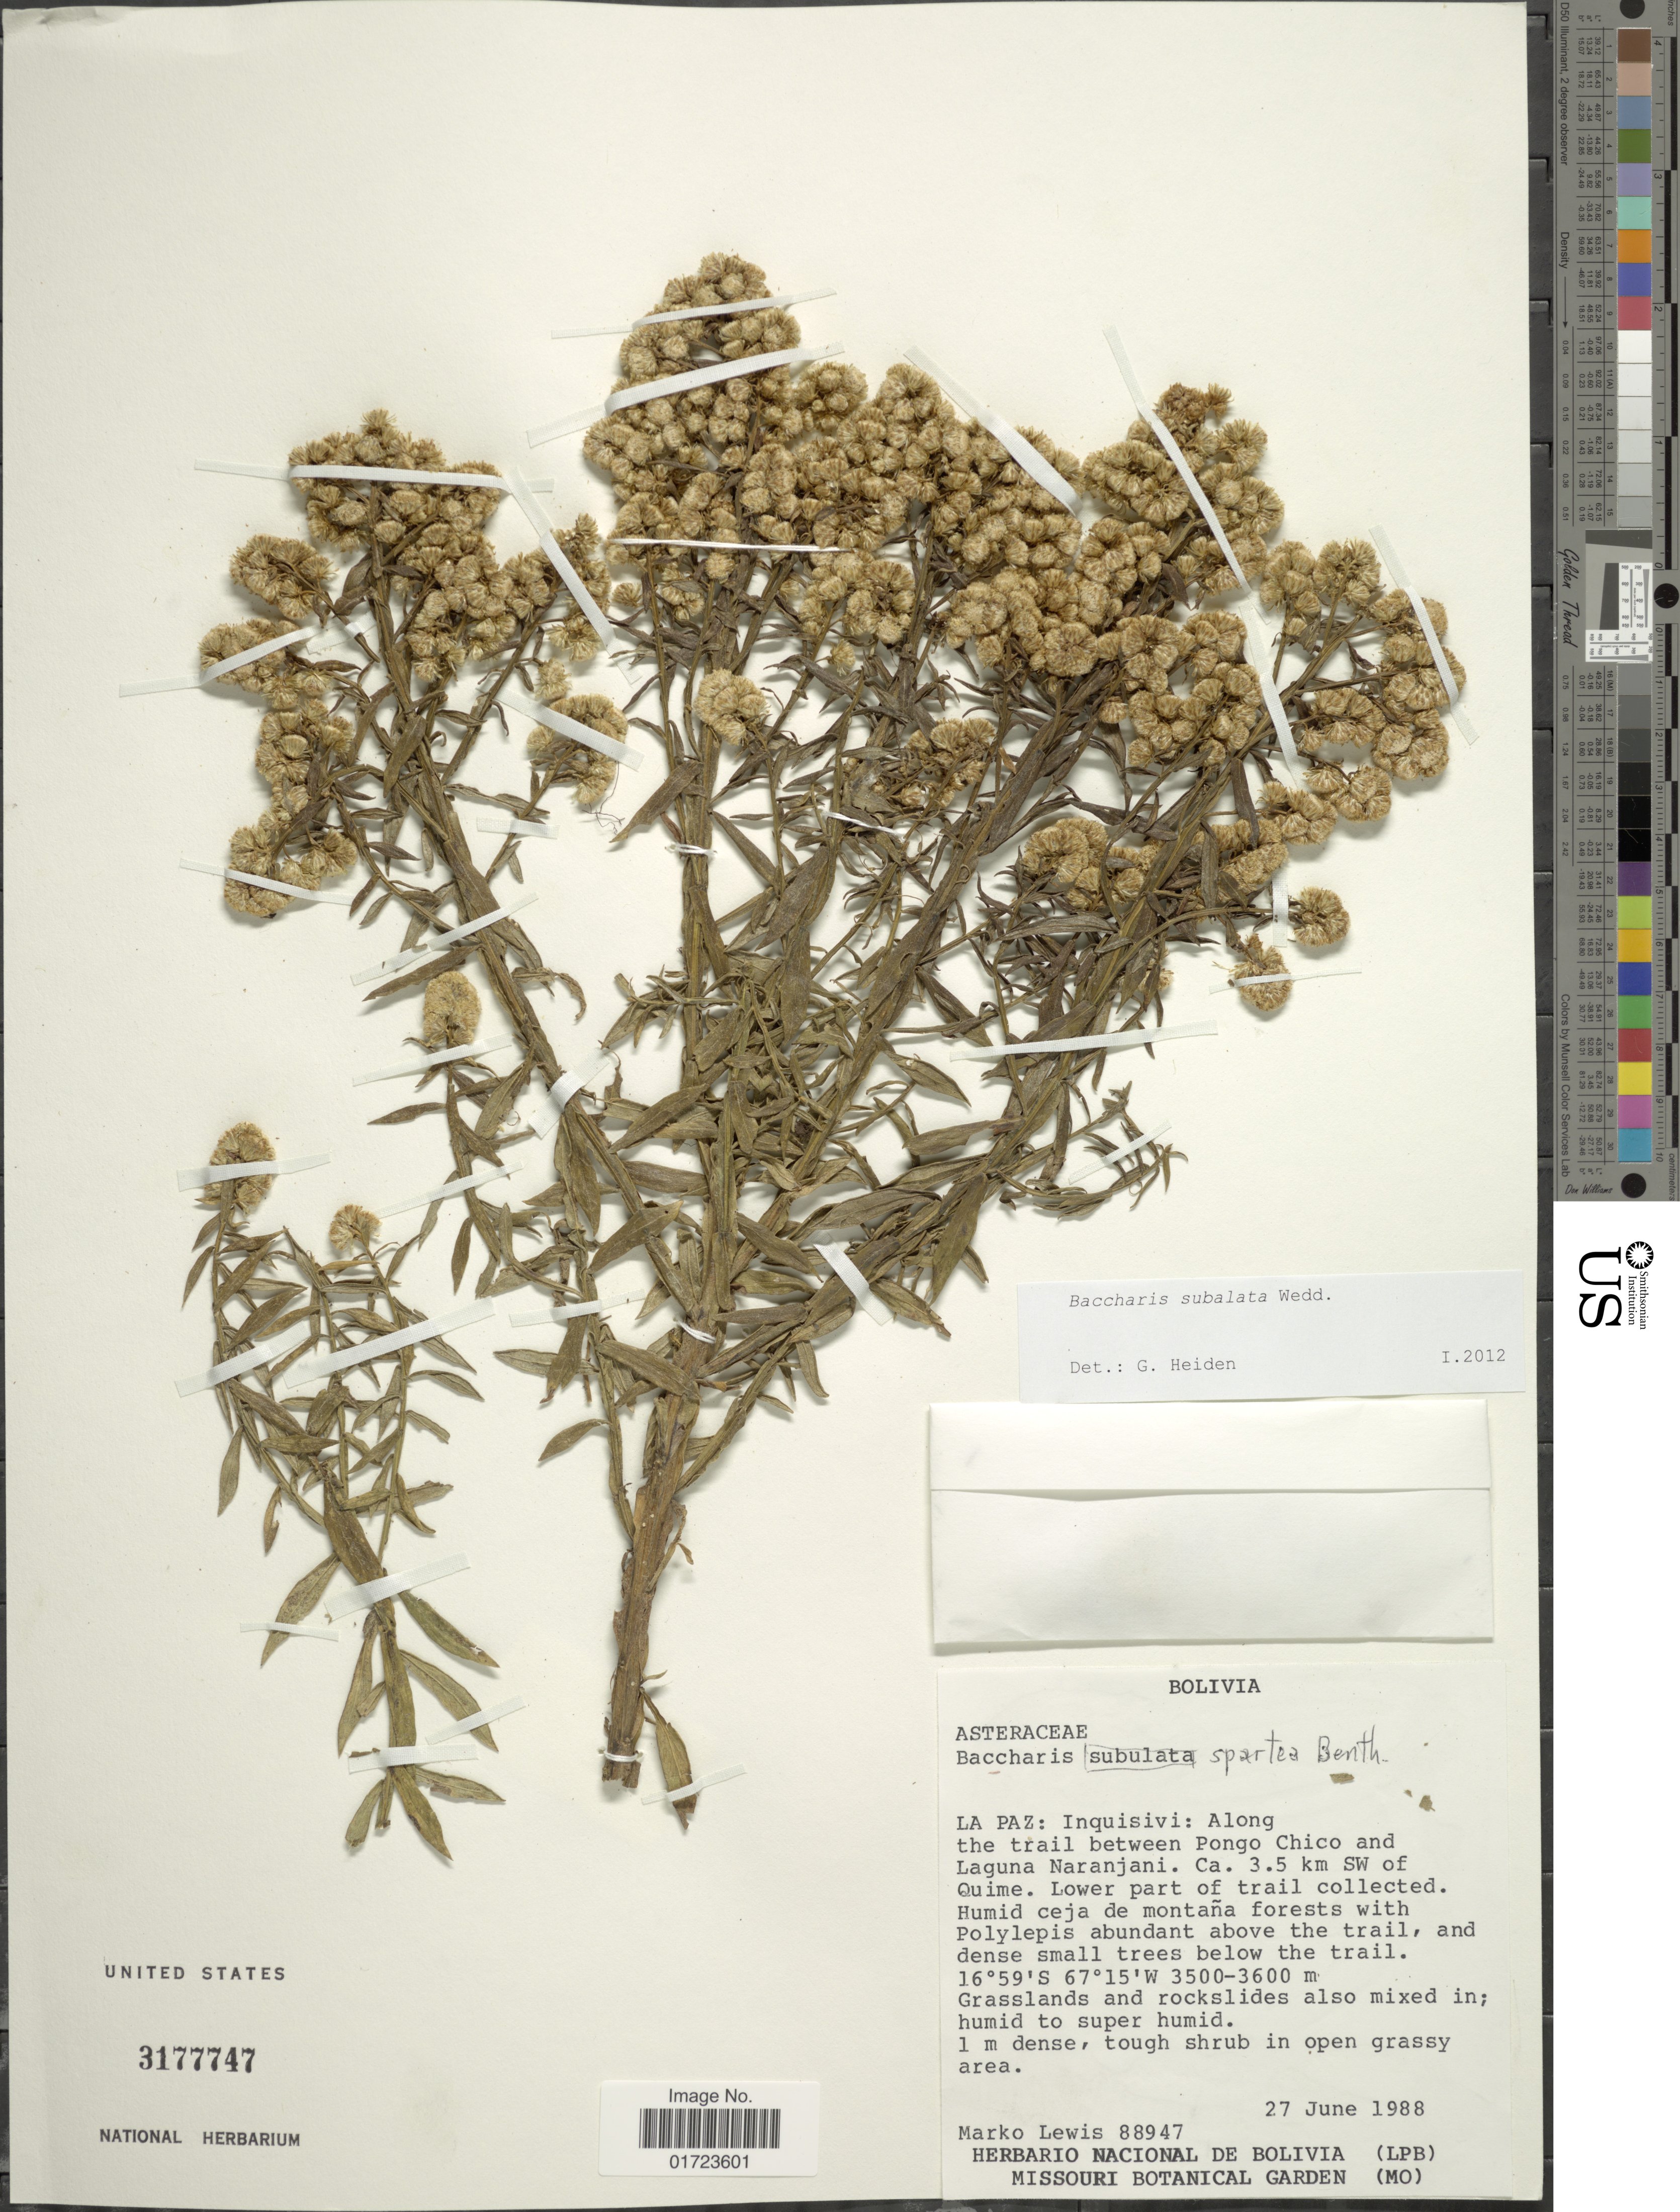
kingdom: Plantae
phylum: Tracheophyta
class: Magnoliopsida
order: Asterales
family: Asteraceae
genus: Baccharis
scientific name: Baccharis subalata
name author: Wedd.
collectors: M. A. Lewis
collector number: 88947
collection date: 1988-06-27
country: Bolivia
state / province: La Paz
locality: La Paz: Inquisivi: Along the trail between Pongo Chico and Laguna Naranjani, Ca. 3.5 km SW of Quime.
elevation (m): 3500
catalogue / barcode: US 3177747